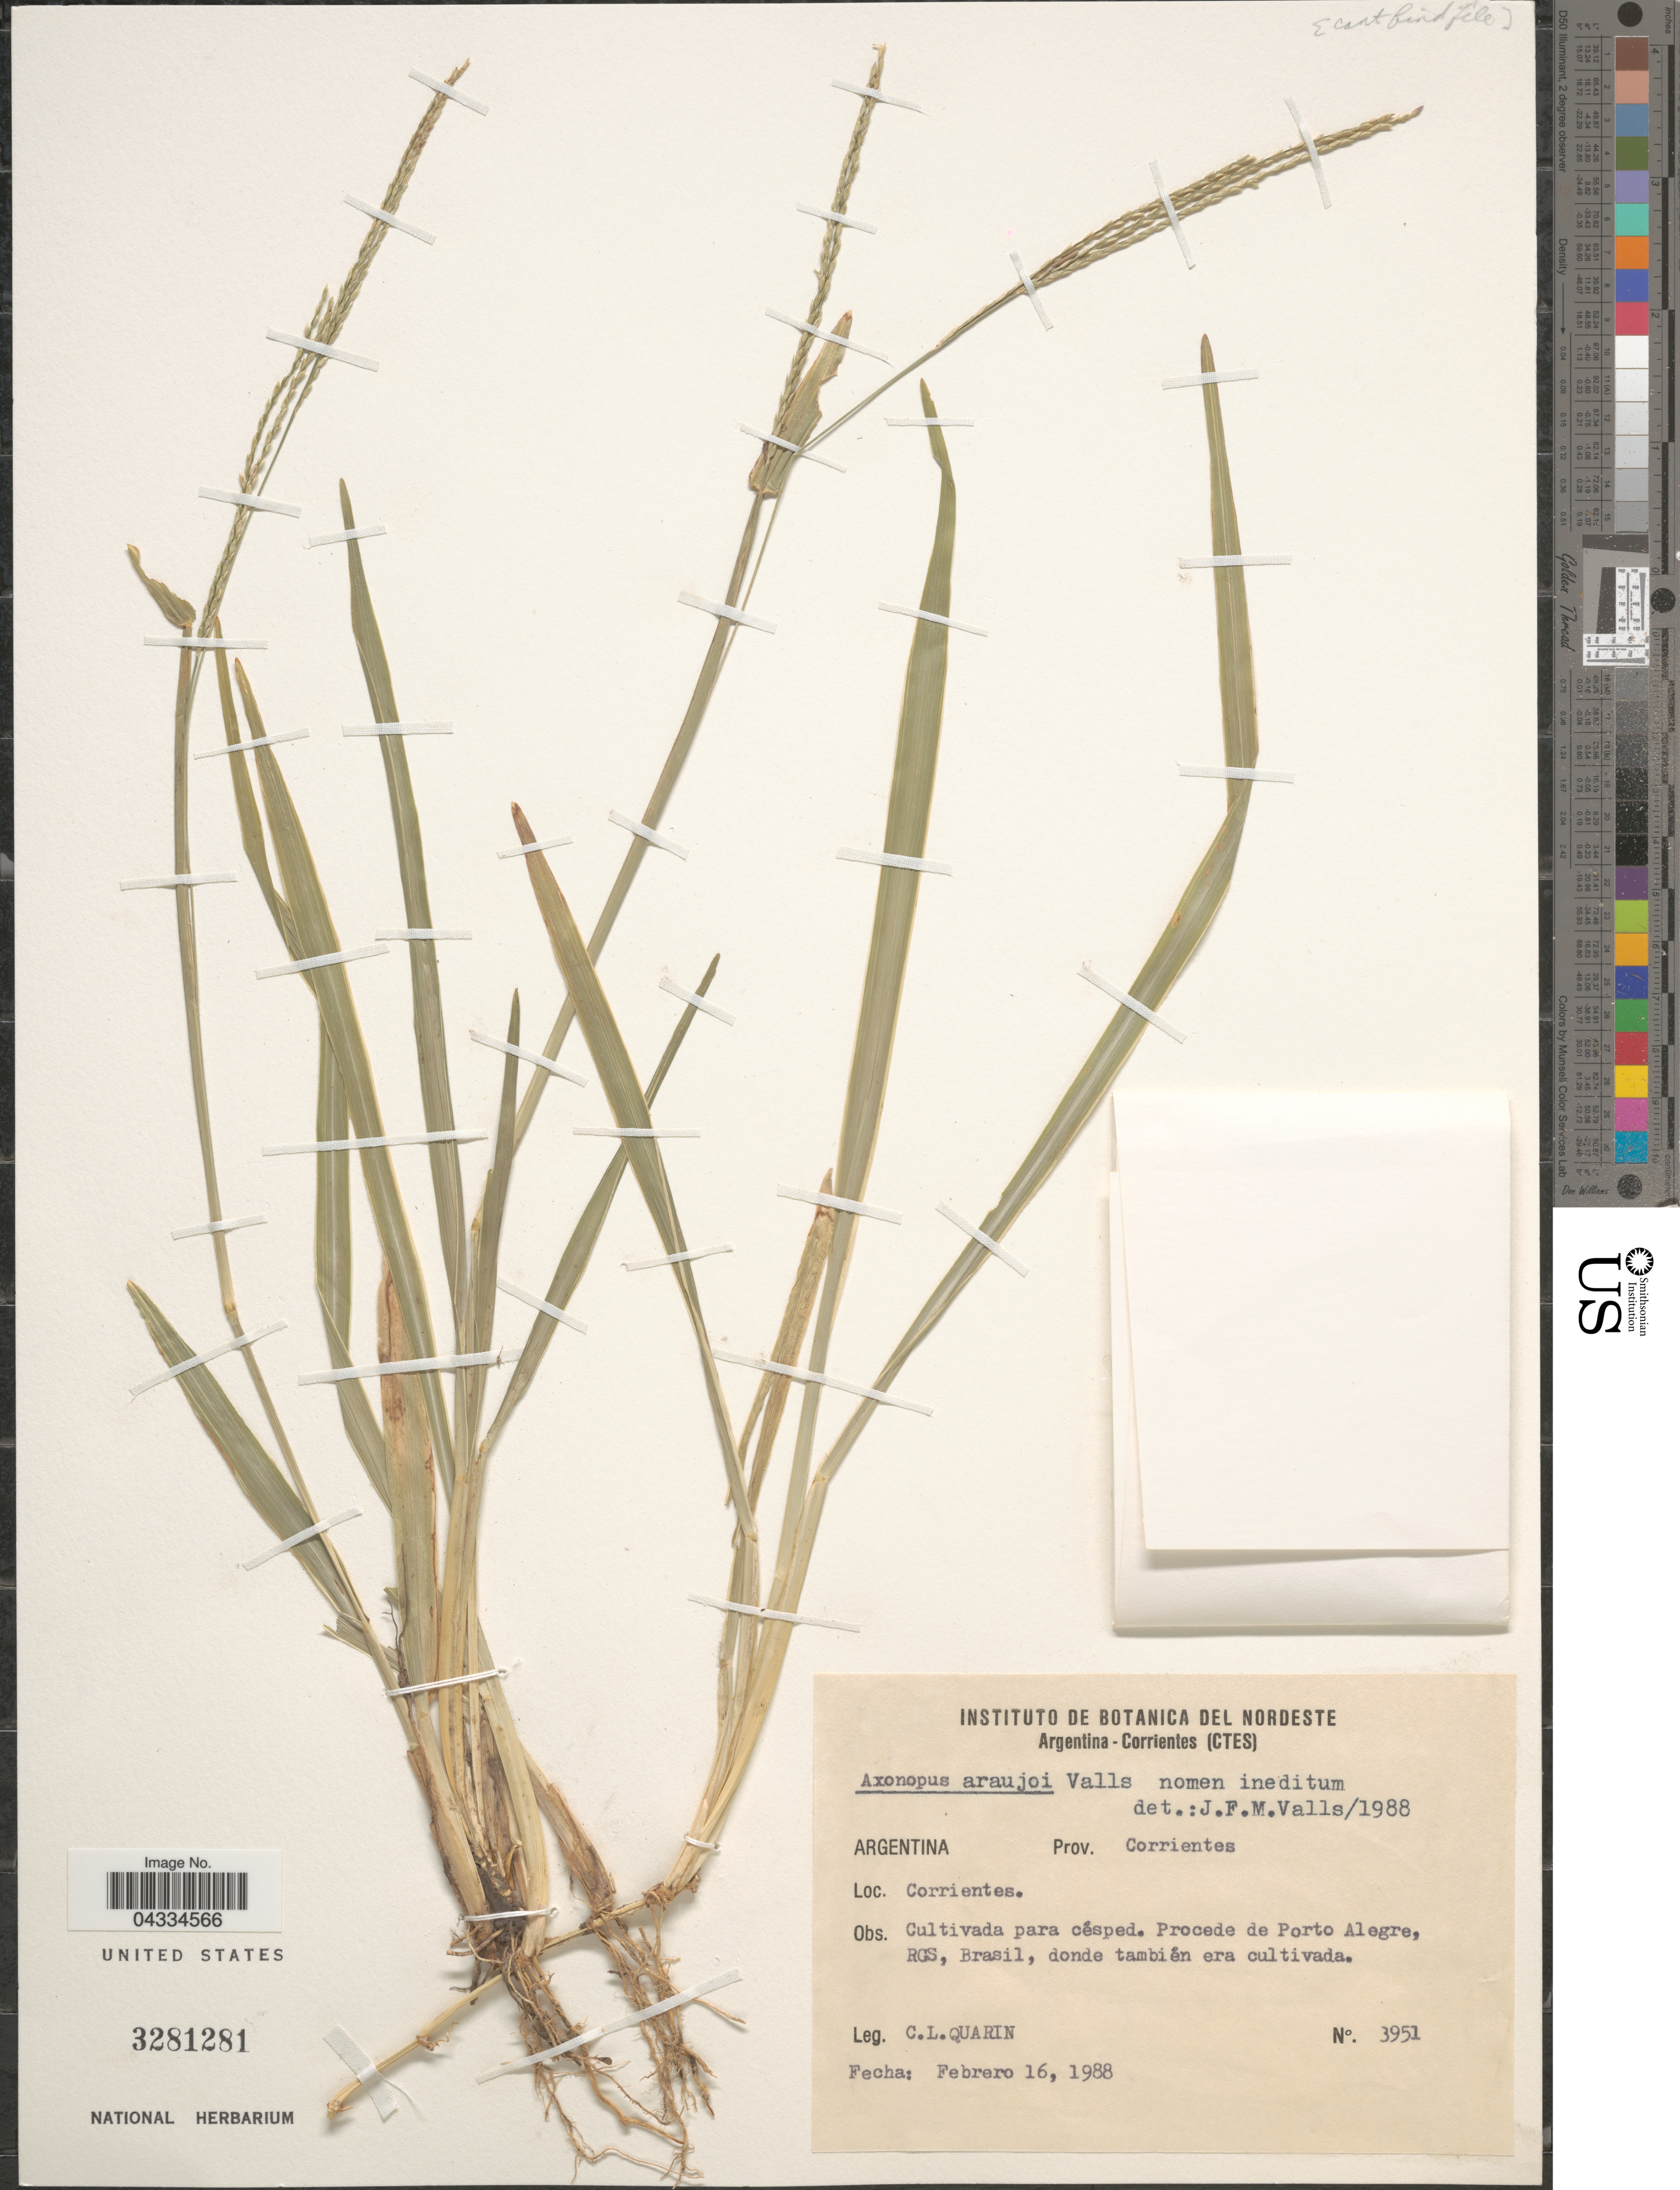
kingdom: Plantae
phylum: Tracheophyta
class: Liliopsida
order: Poales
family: Poaceae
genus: Axonopus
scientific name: Axonopus araujoi Valls ex Longhi-Wagner, nom. nud.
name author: Valls ex Longhi-Wagner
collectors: C. Quarin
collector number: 3951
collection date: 1988-02-16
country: Argentina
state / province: Corrientes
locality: Corrientes.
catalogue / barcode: US 3281281